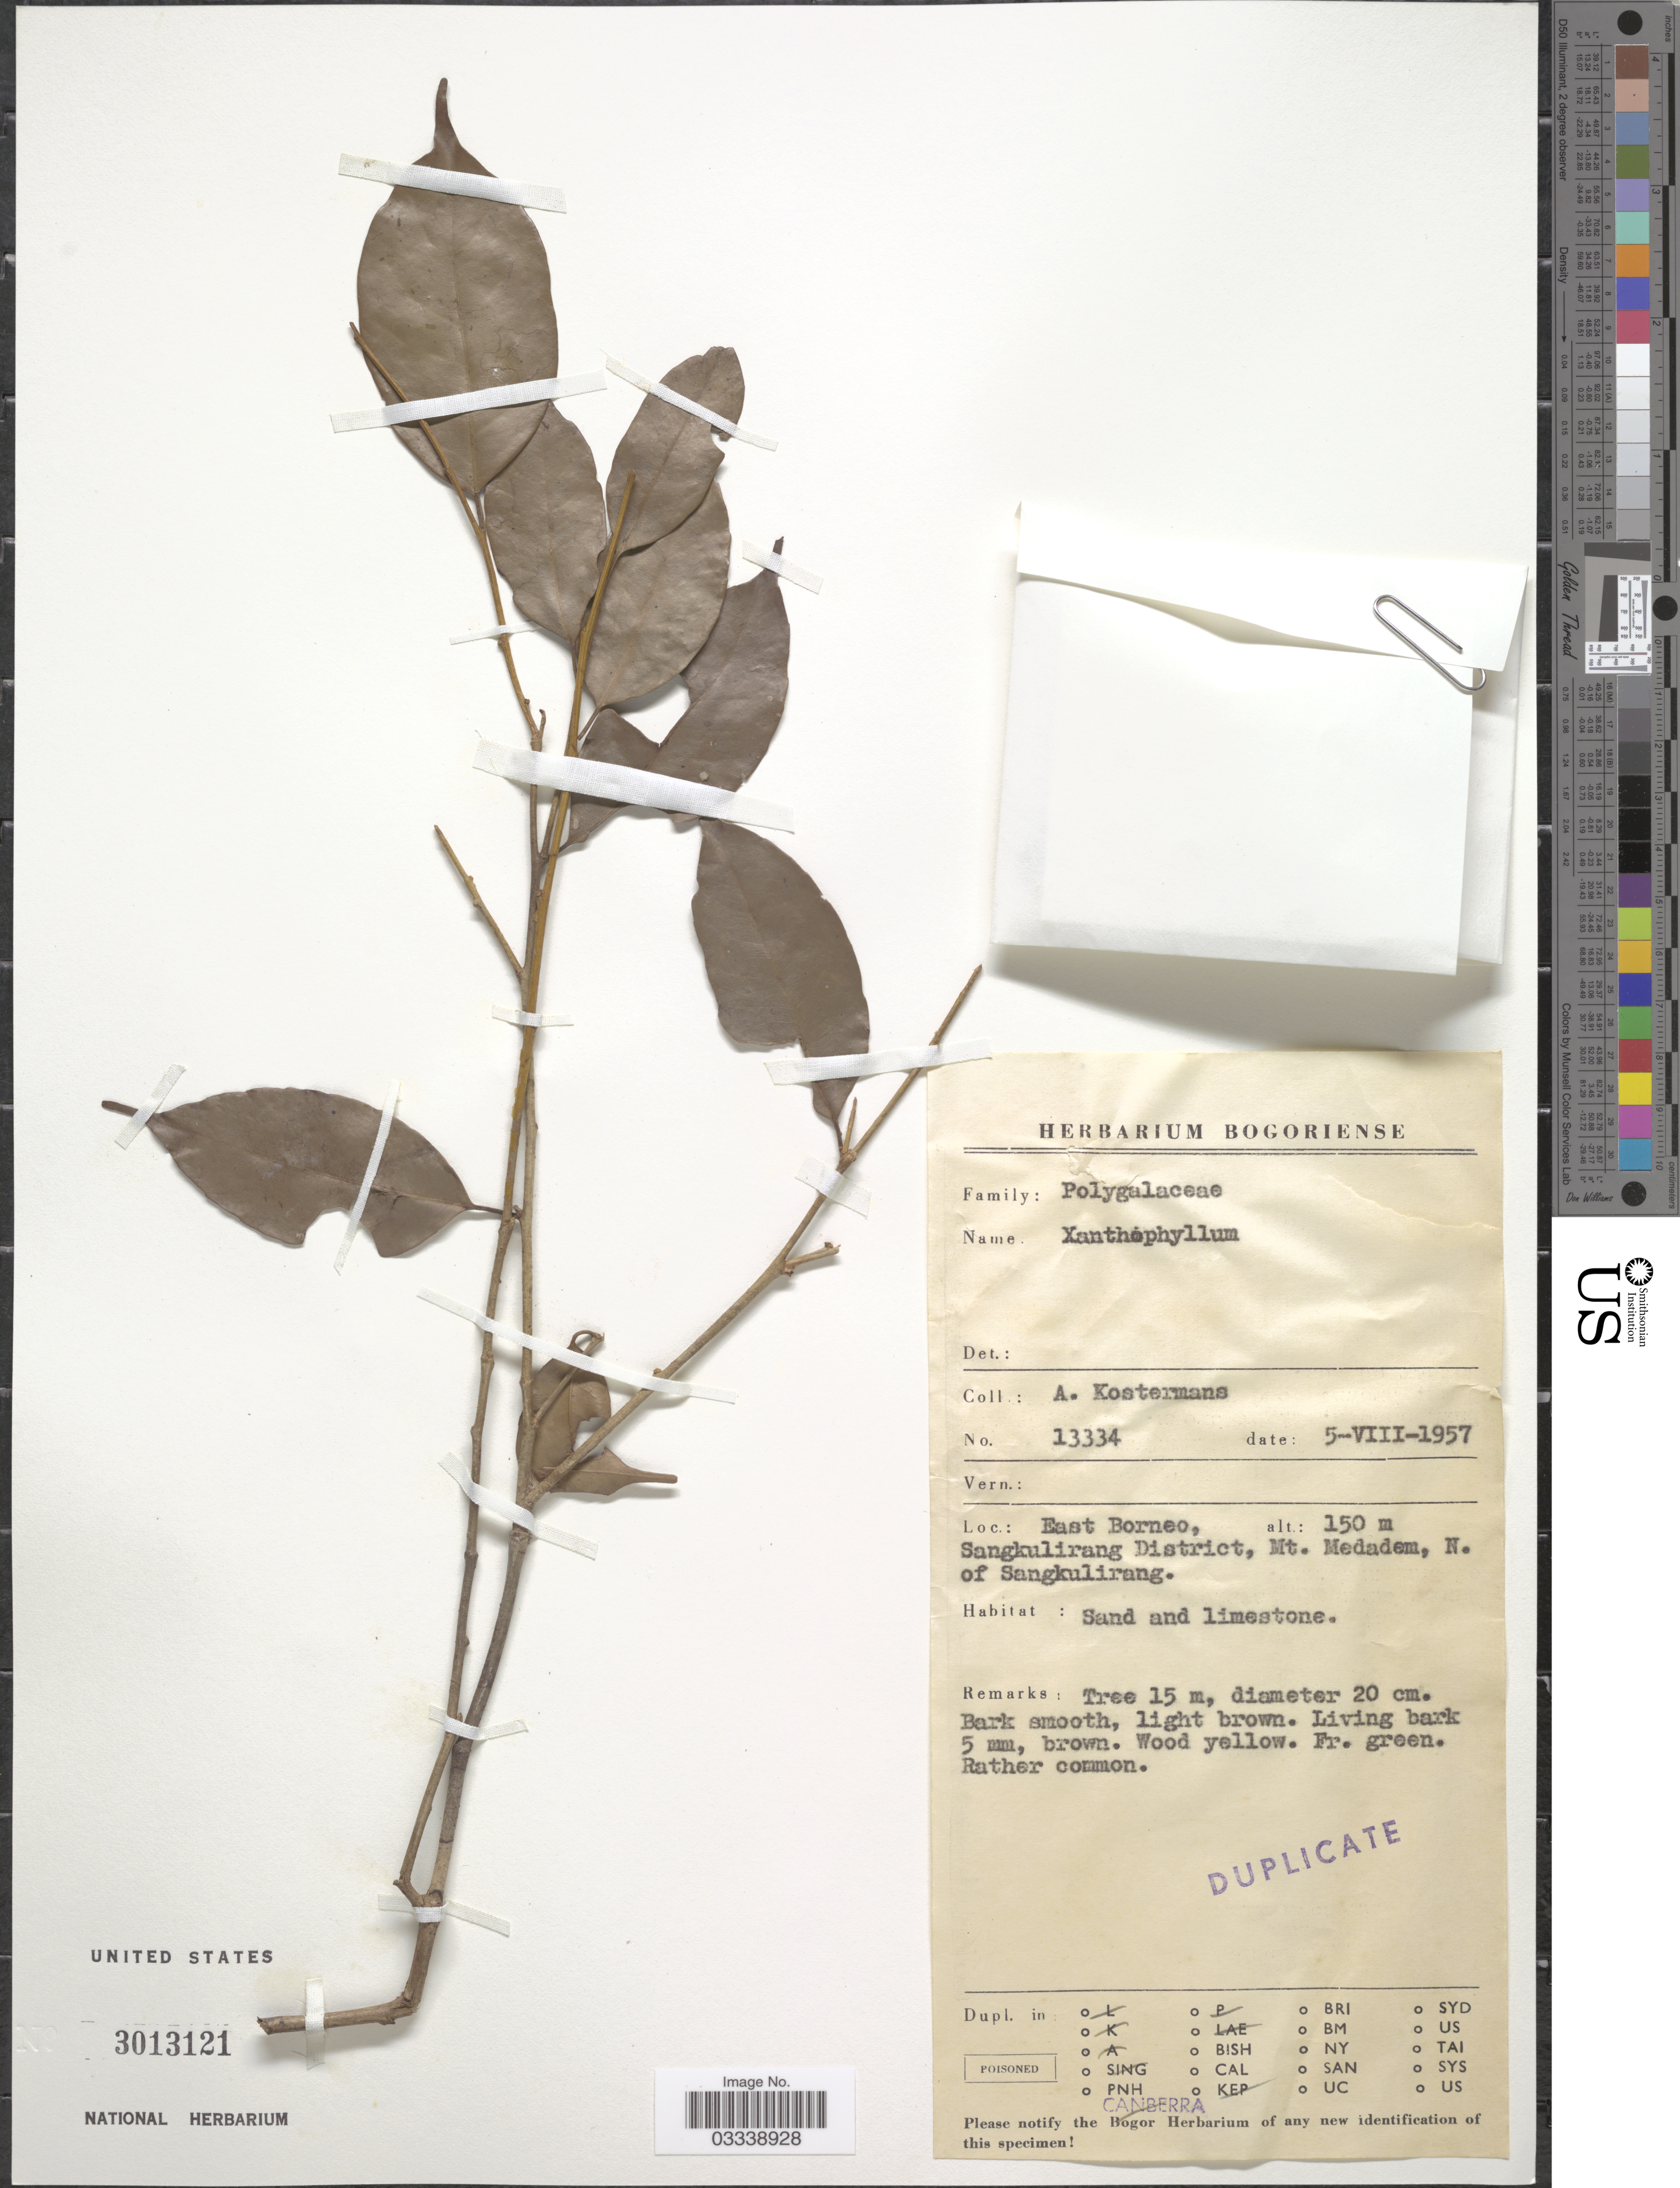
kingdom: Plantae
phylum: Tracheophyta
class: Magnoliopsida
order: Fabales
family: Polygalaceae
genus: Xanthophyllum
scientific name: Xanthophyllum sp.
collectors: A. J. G. Kostermans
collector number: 13334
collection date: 1957-08-05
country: Indonesia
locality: East Borneo. Sangkulirang District, Mt. Medadem, N. of Sangkulirang.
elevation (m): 150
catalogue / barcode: US 3013121